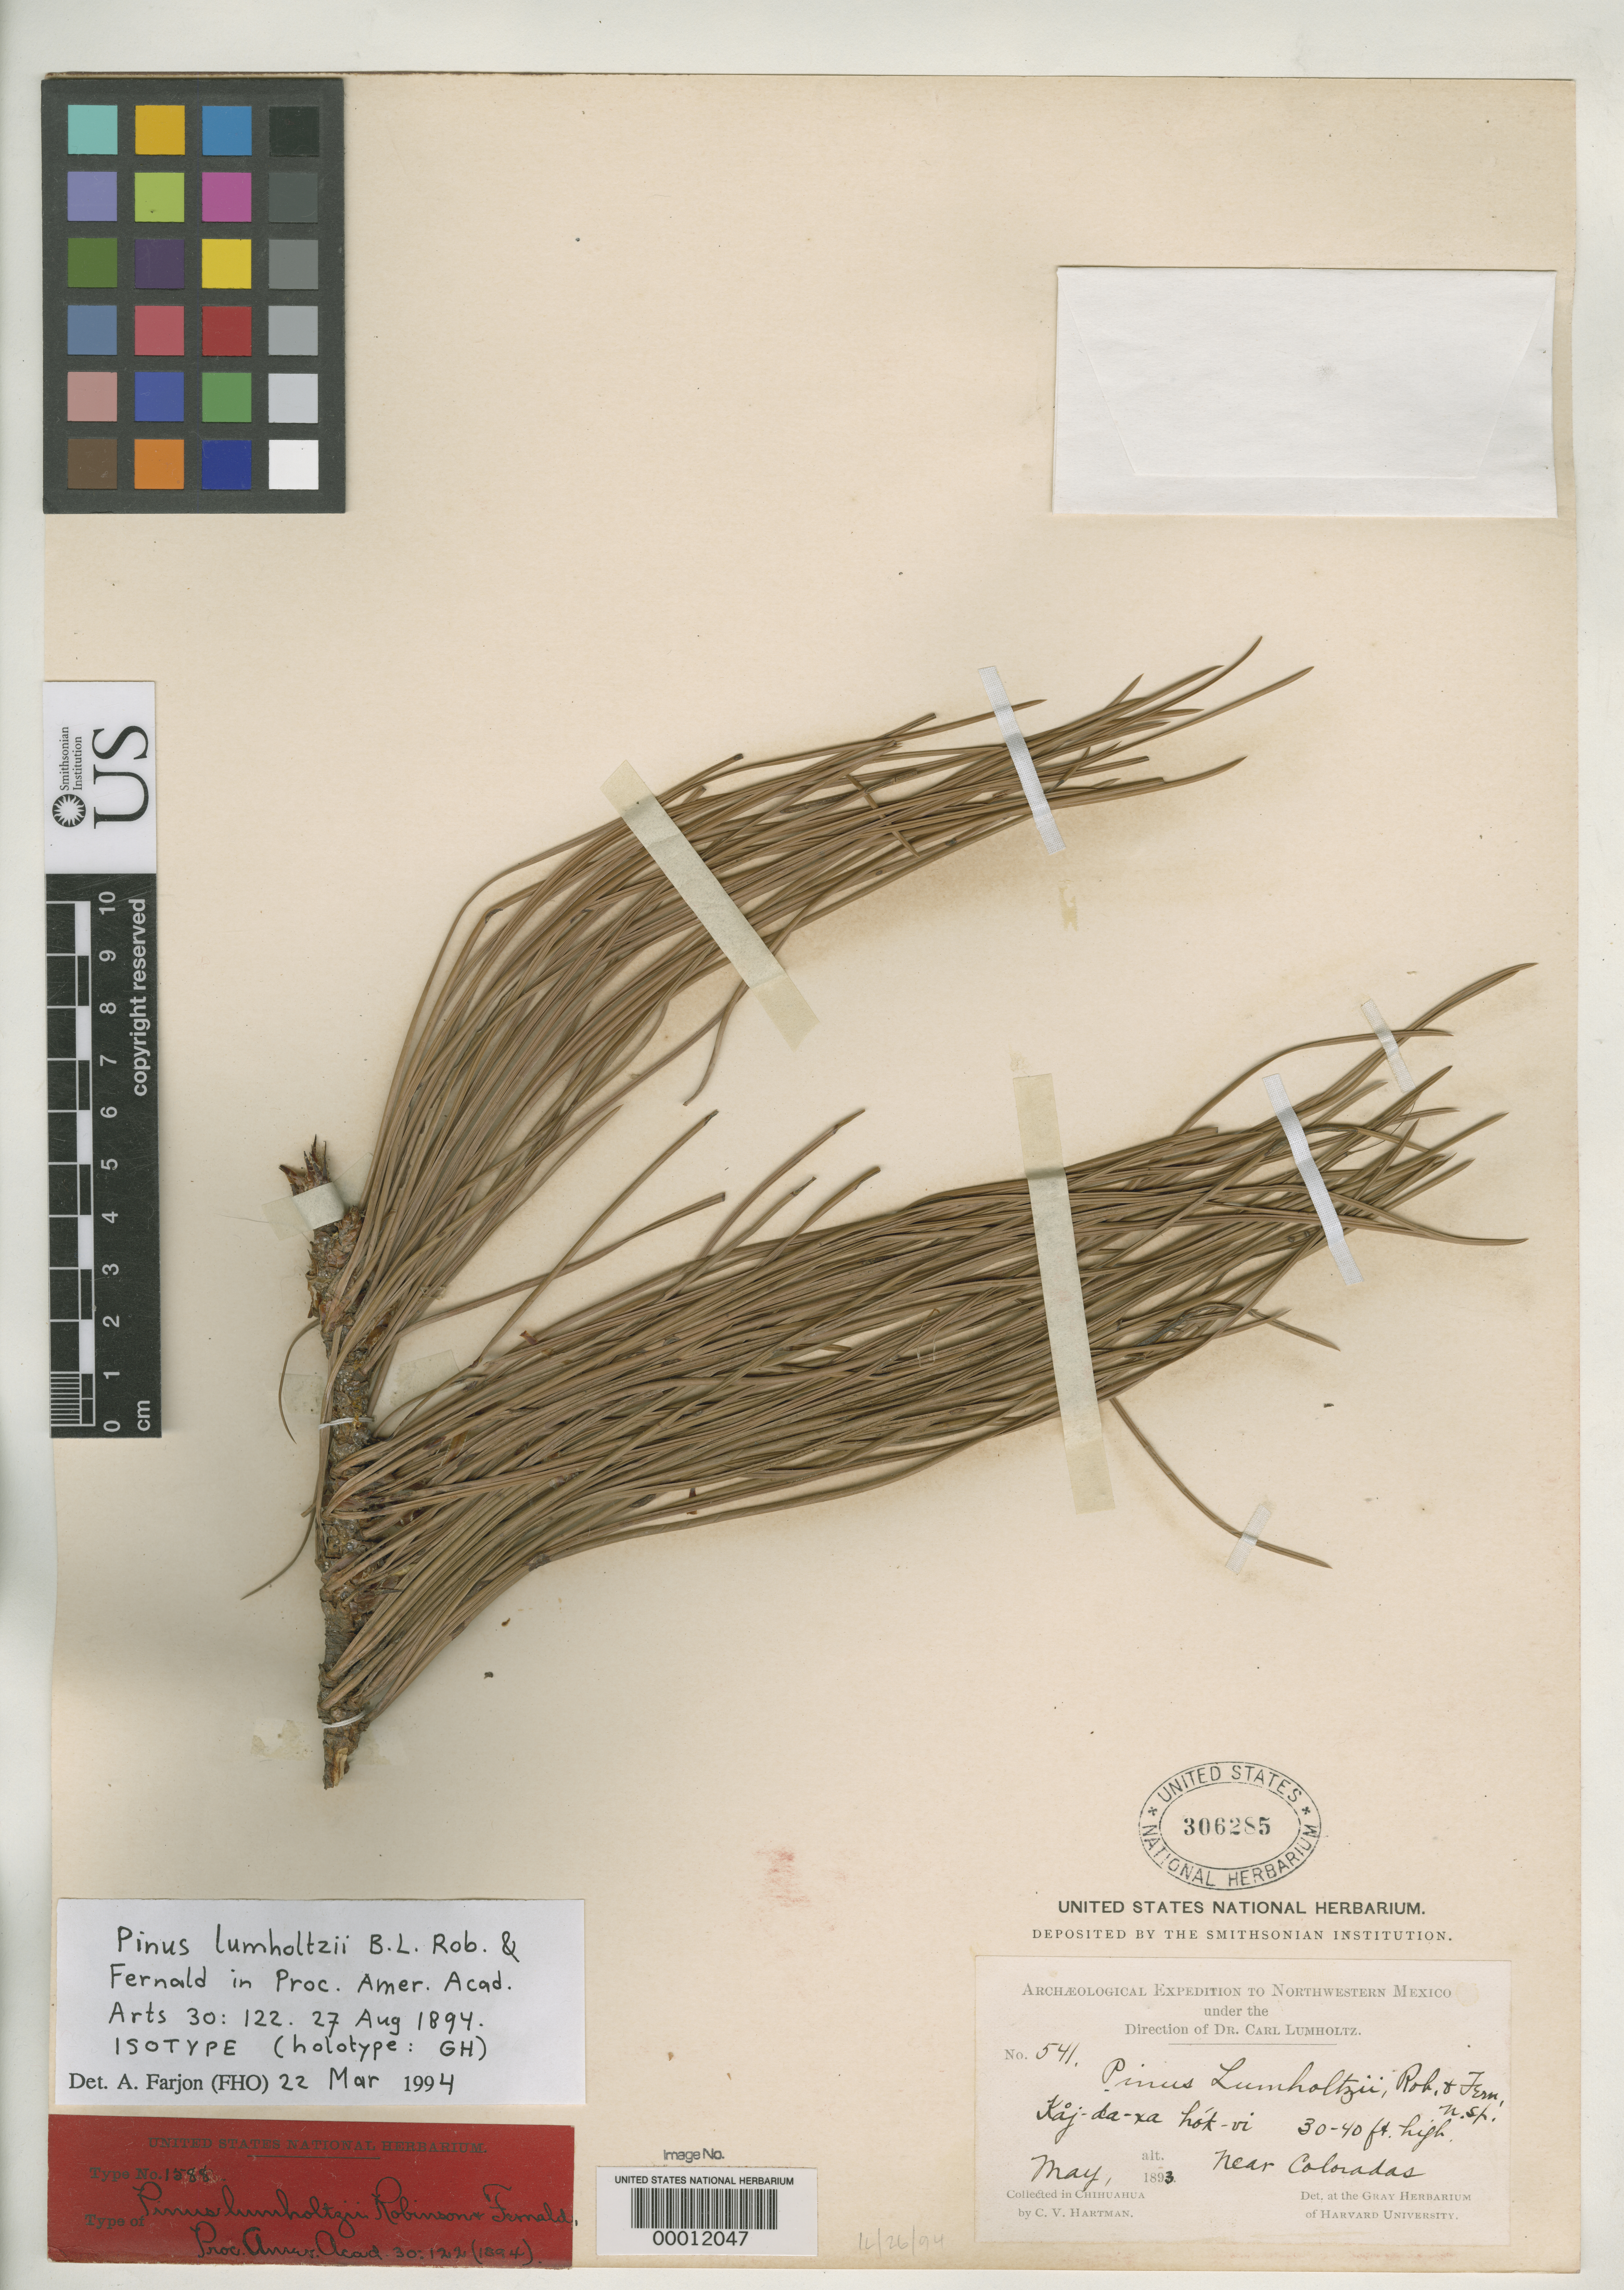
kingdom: Plantae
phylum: Tracheophyta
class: Pinopsida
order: Pinales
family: Pinaceae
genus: Pinus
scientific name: Pinus lumholtzii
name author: B.L. Rob. & Fernald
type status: Isotype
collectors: C. V. Hartman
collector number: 541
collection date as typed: May 1893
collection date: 1893-05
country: Mexico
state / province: Chihuahua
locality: Near Coloradas.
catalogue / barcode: US 306285